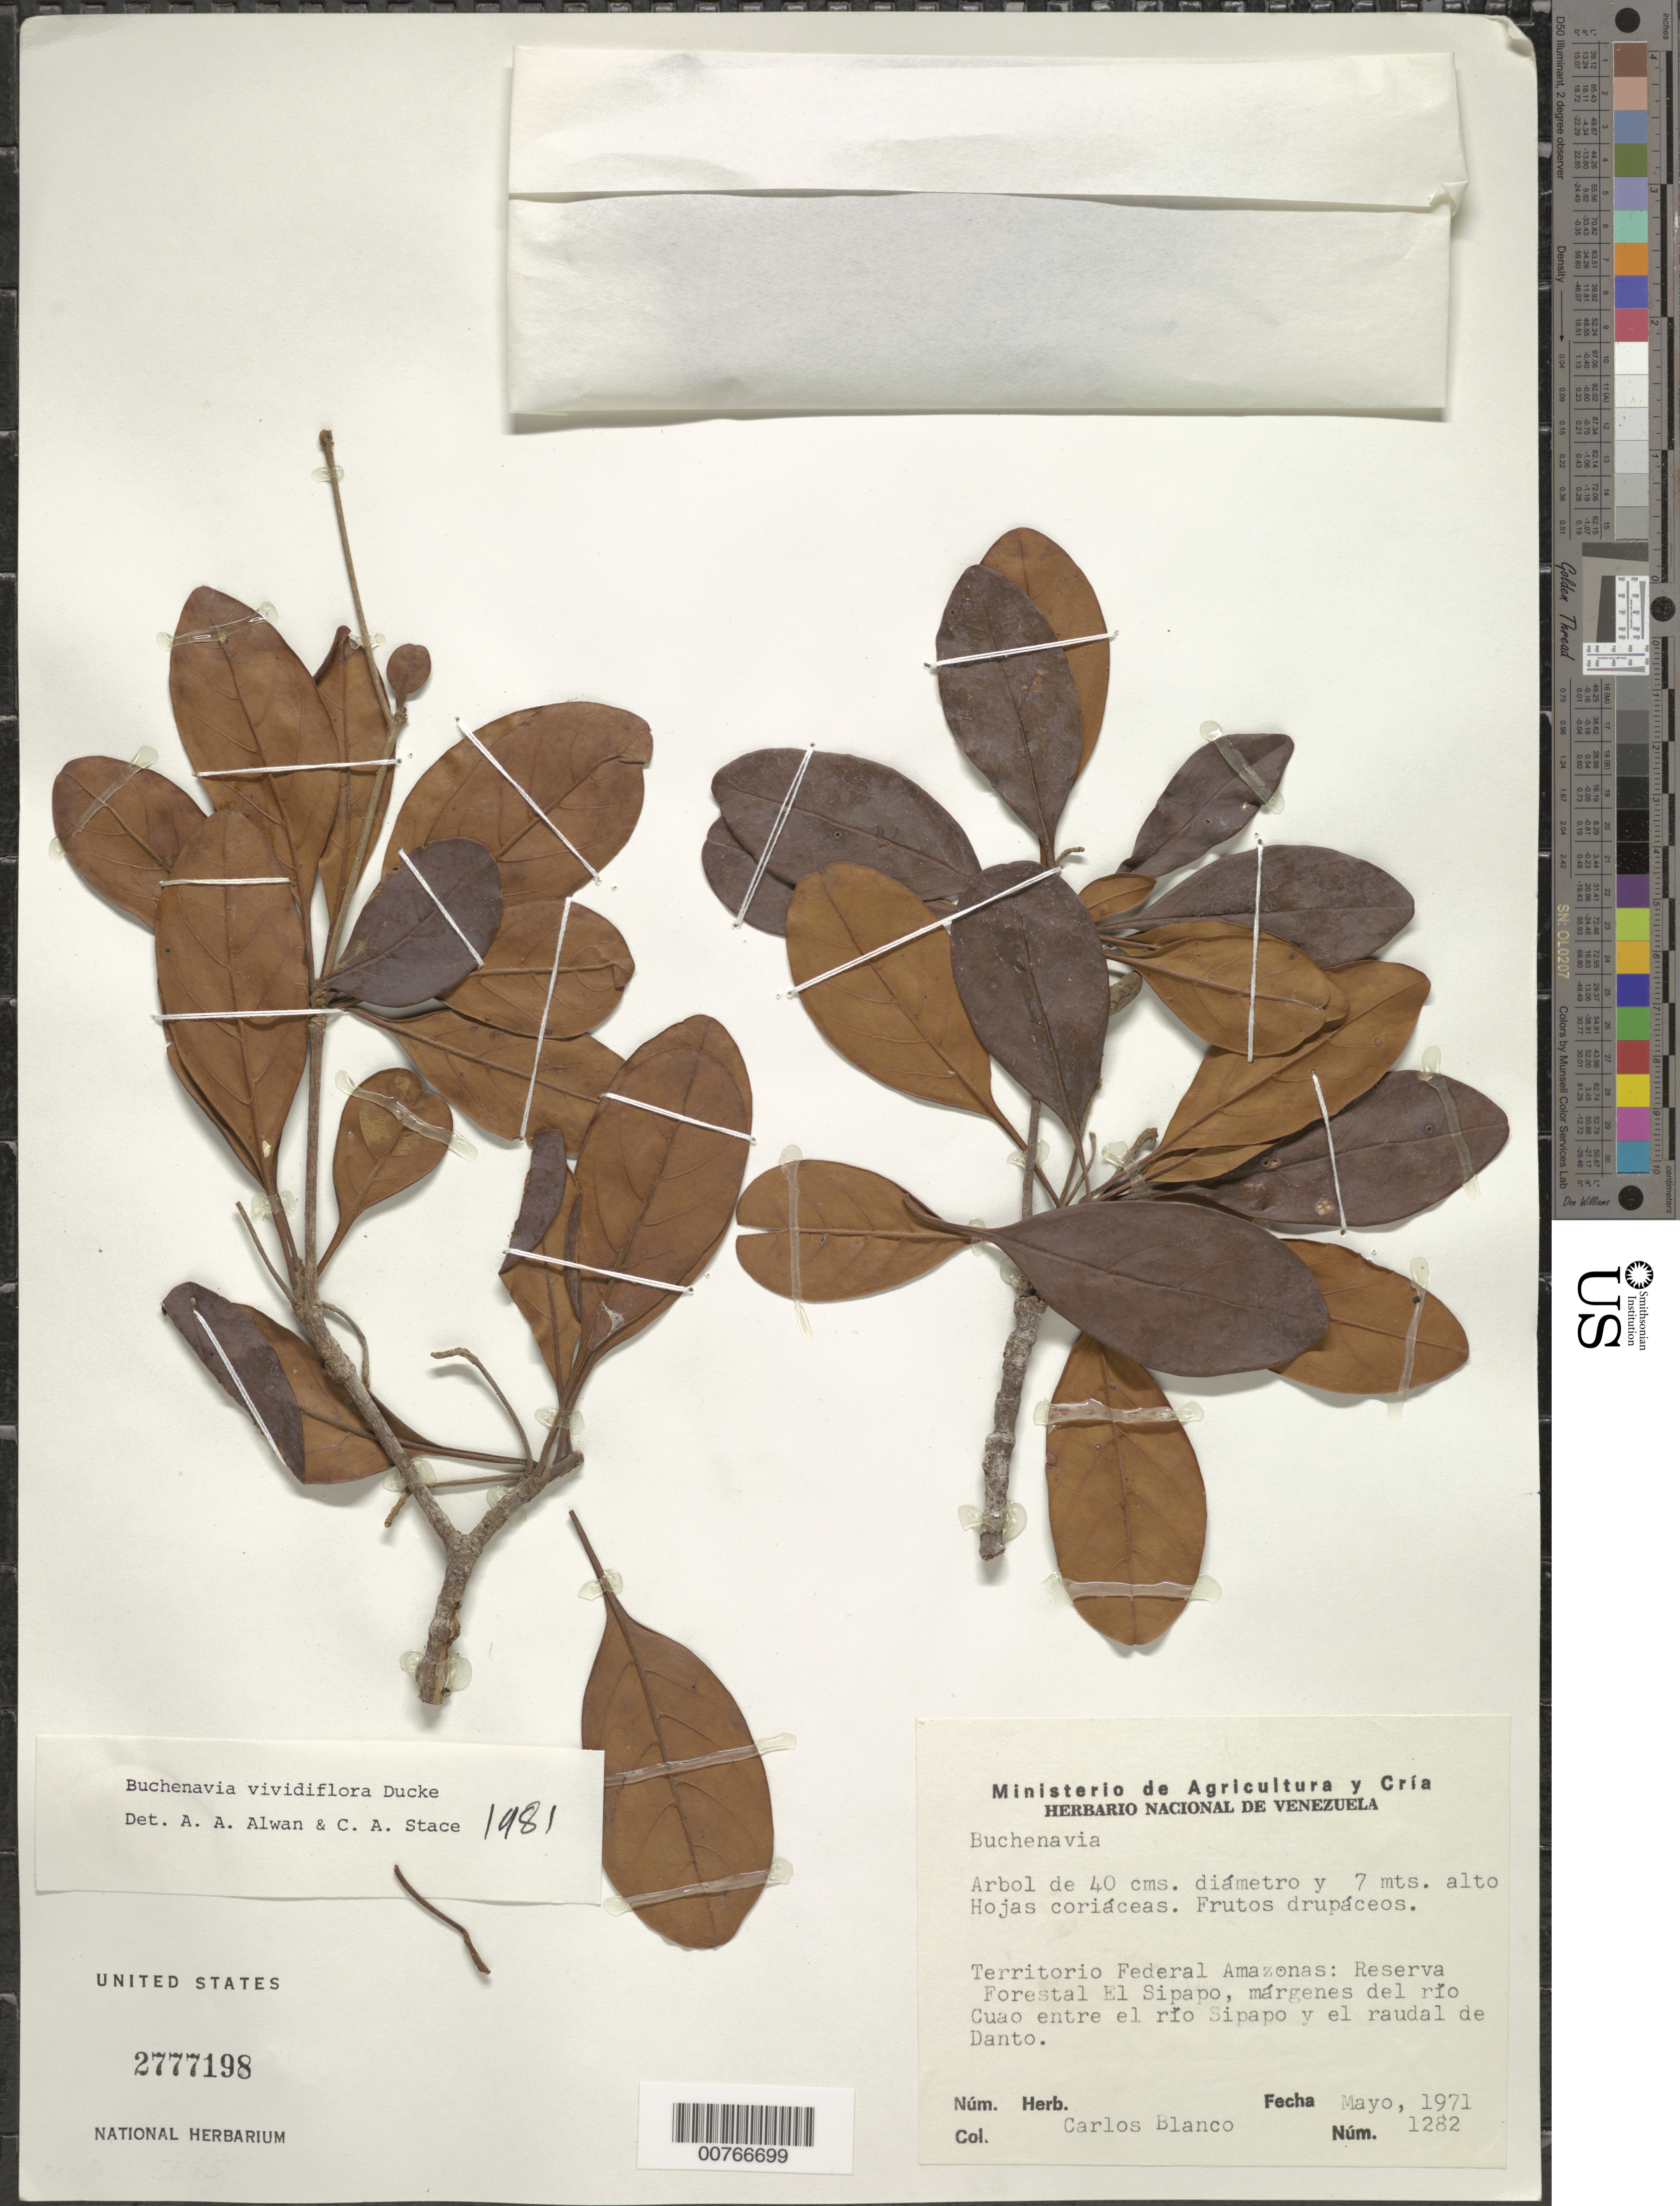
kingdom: Plantae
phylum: Tracheophyta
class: Magnoliopsida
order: Myrtales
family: Combretaceae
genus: Terminalia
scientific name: Terminalia viridiflora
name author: (Ducke) Gere & Boatwr.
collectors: C. A. Blanco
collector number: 1282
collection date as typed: May-71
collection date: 1971-05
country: Venezuela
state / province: Amazonas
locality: Reserva Forestal El Sipapo, Río Cuao, between Río Sipapo & Raudal del Danto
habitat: Margenes del río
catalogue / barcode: US 2777198